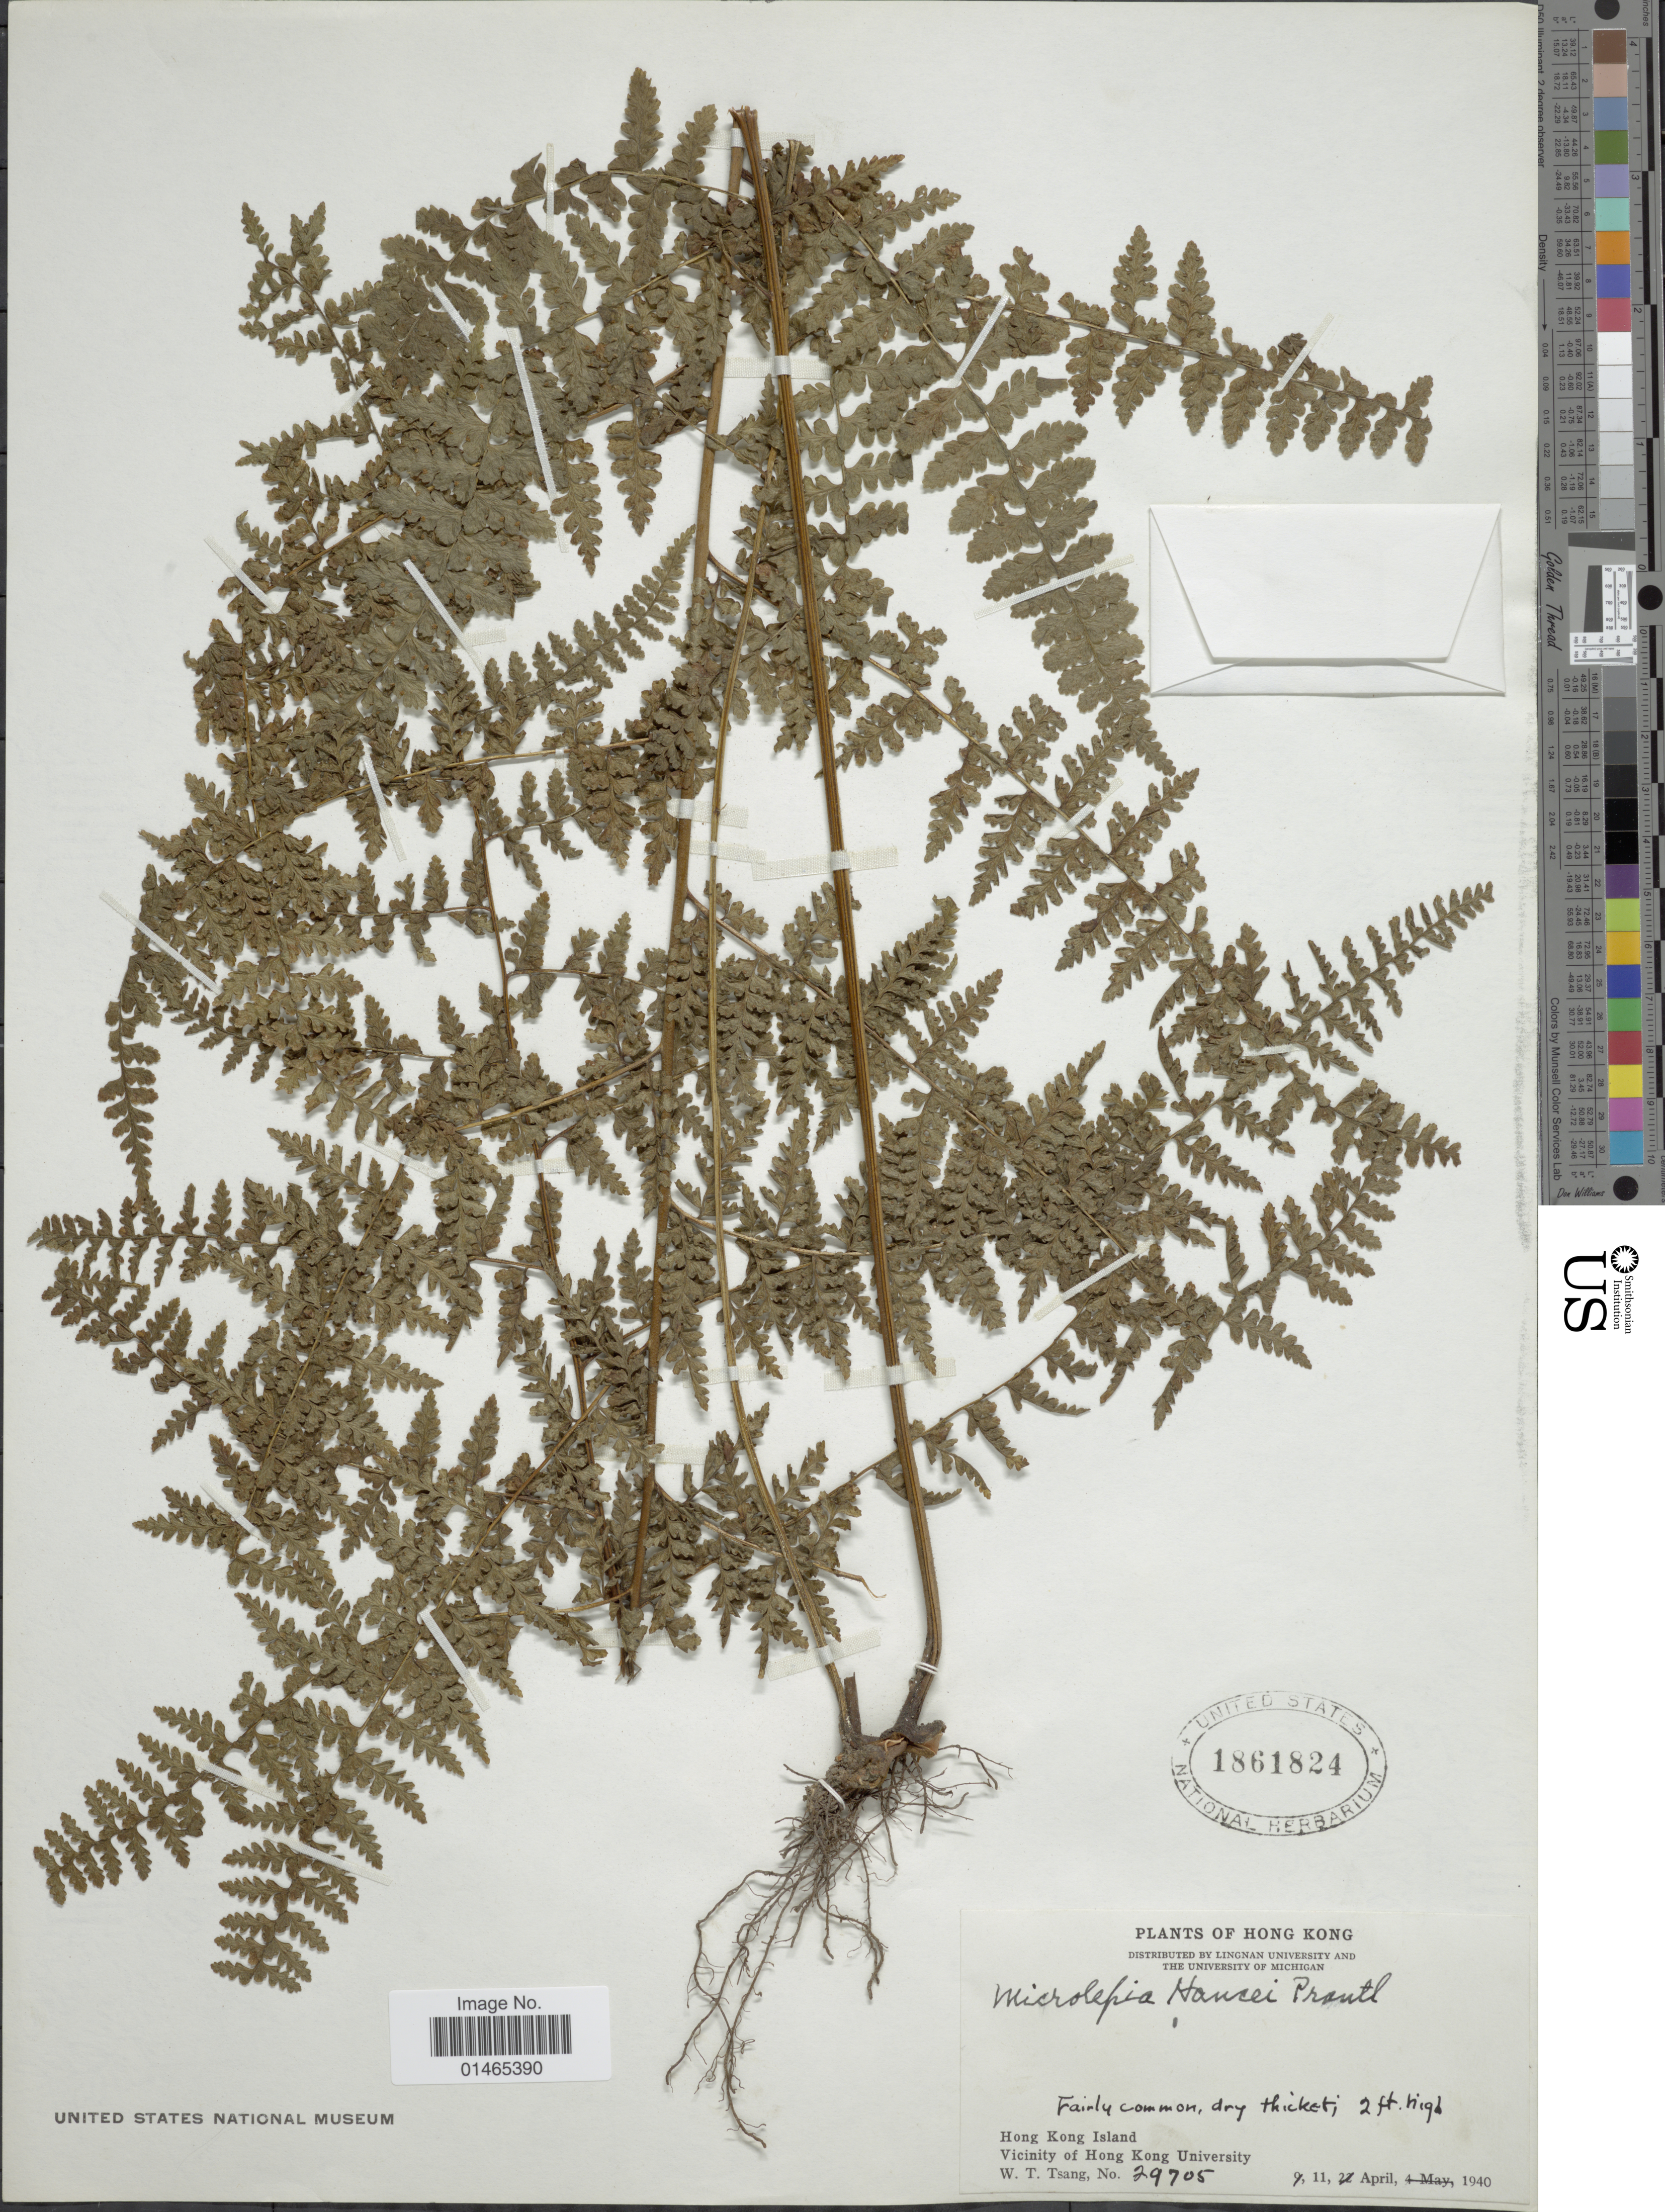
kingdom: Plantae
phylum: Tracheophyta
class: Polypodiopsida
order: Polypodiales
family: Dennstaedtiaceae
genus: Microlepia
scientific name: Microlepia hancei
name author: Prantl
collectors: W. T. Tsang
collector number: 29705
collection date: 1940-04-11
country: China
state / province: Hong Kong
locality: Hong Kong Island, Vicinity of Hong Kong University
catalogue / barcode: US 1861824